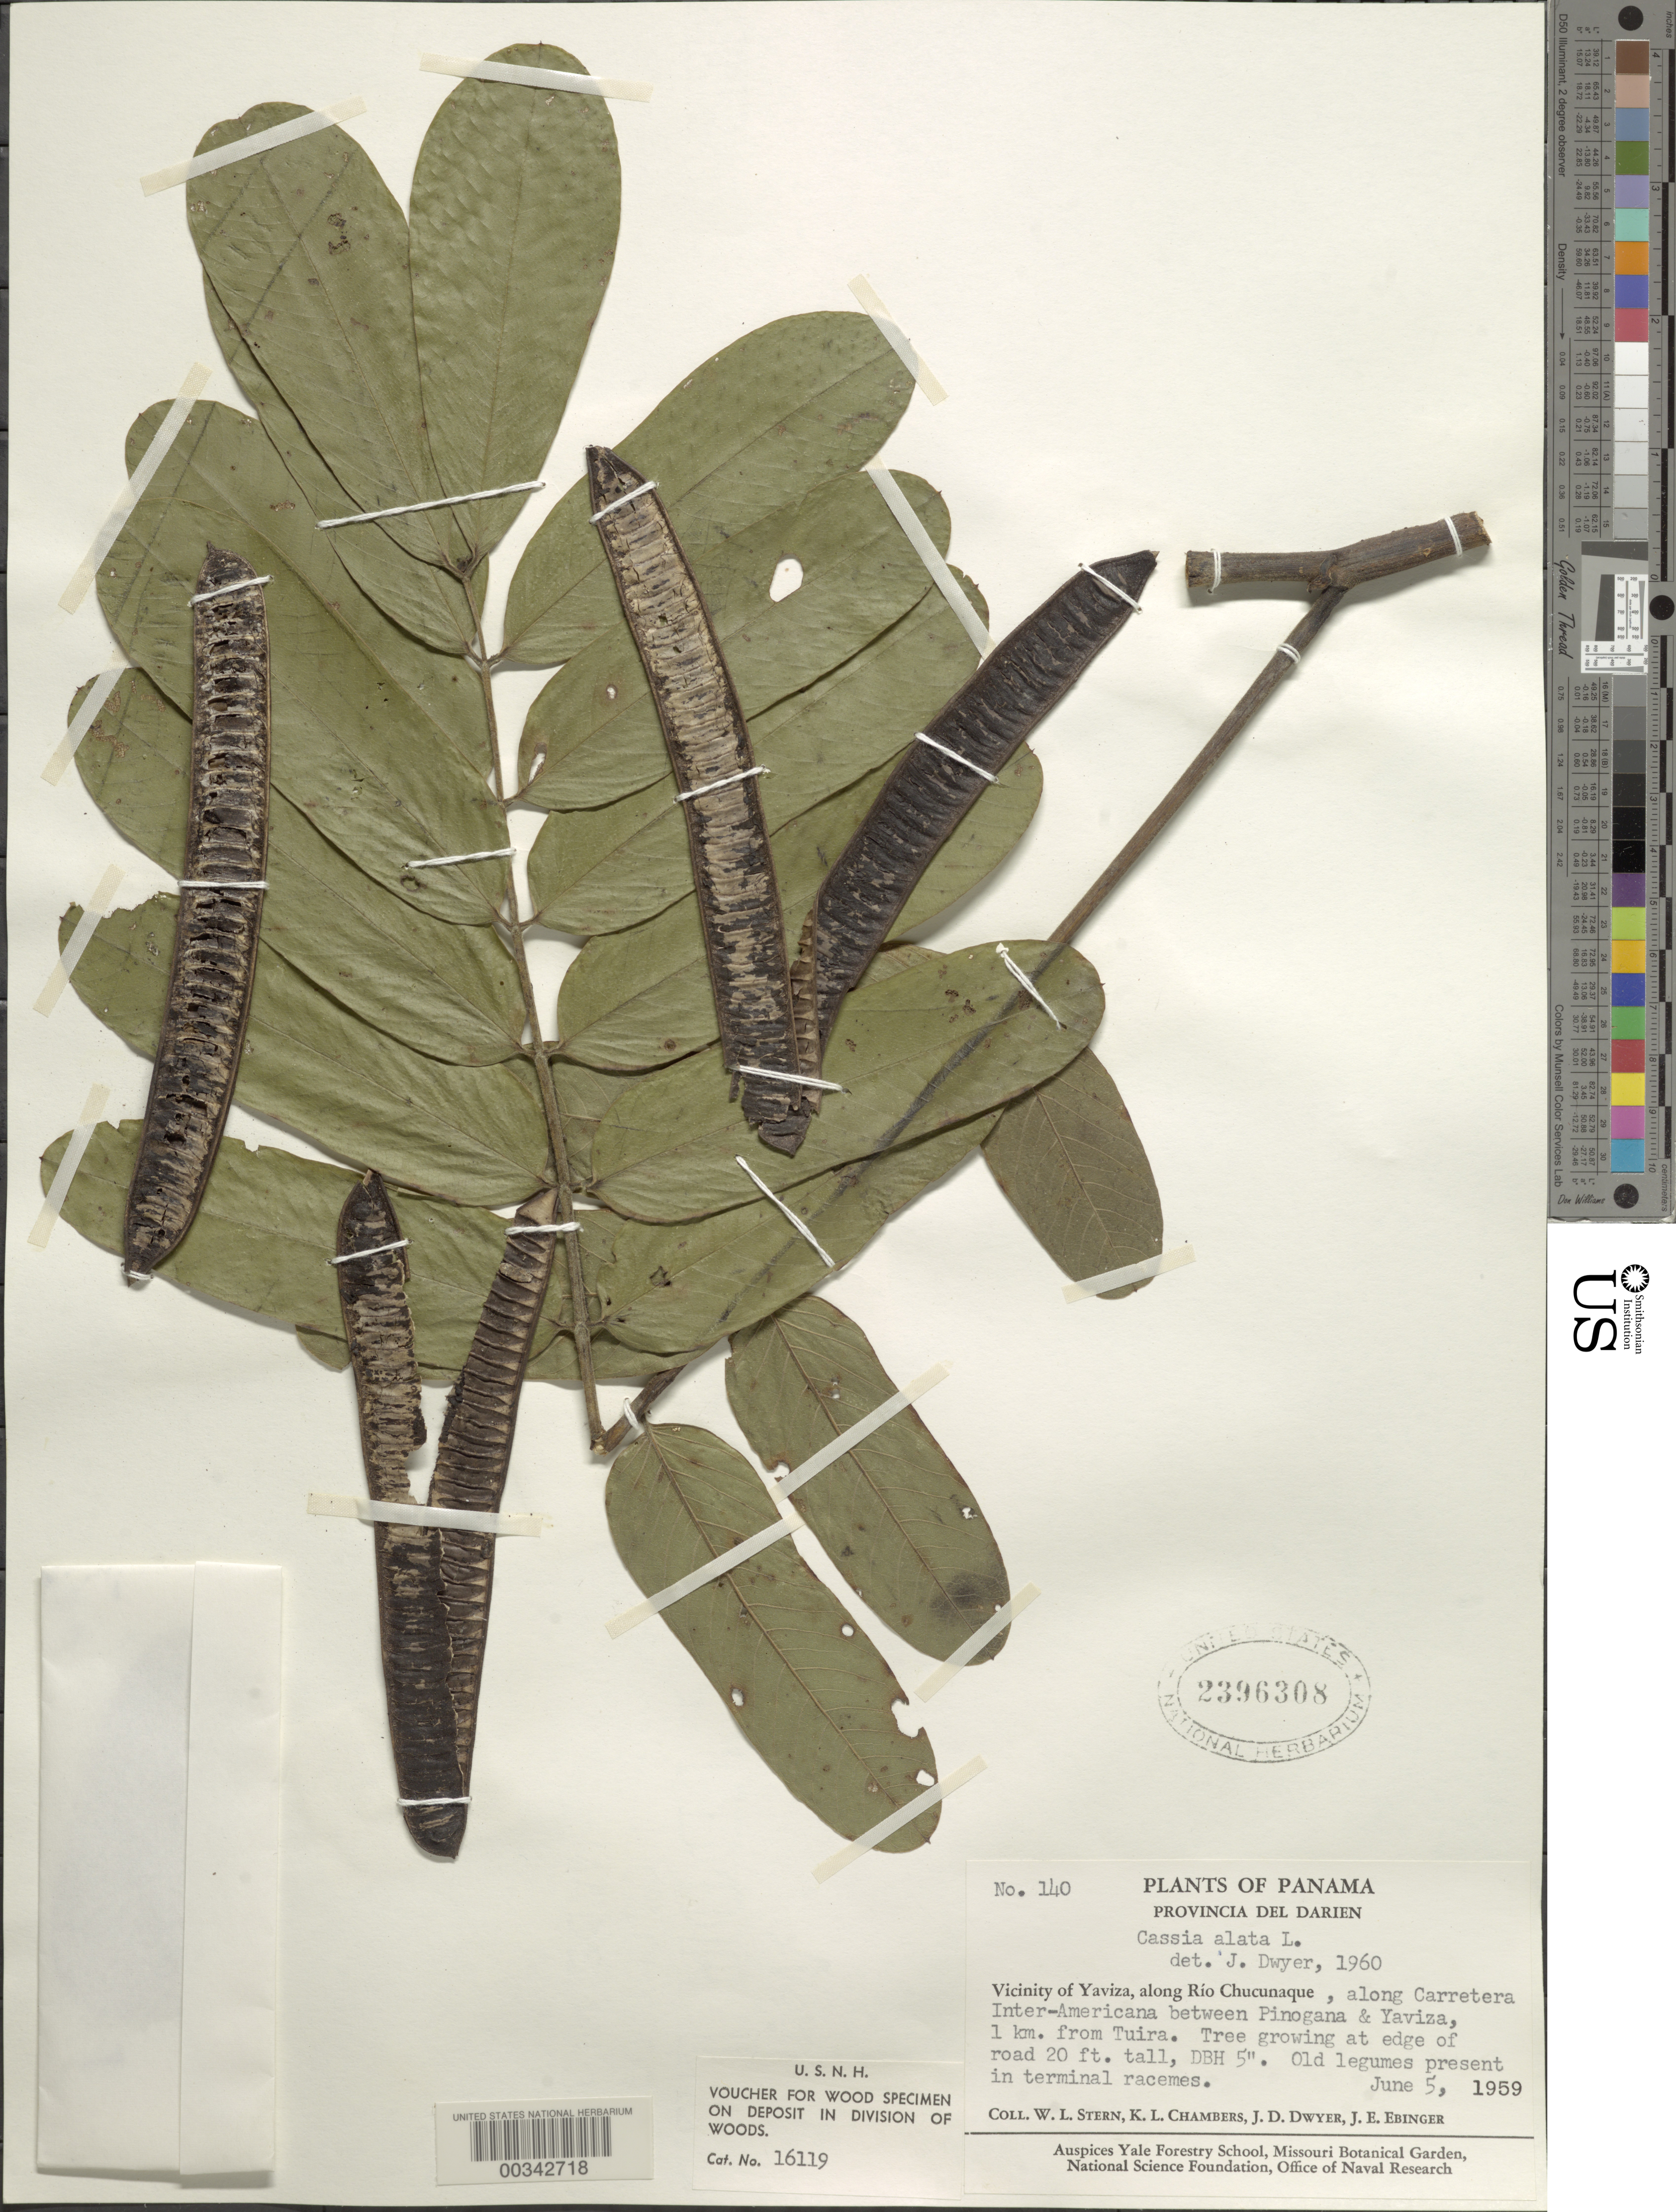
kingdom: Plantae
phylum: Tracheophyta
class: Magnoliopsida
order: Fabales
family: Fabaceae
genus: Senna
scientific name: Senna alata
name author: (L.) Roxb.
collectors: W. L. Stern, K. L. Chambers, J. D. Dwyer & J. Ebinger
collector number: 140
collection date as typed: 05 Jun 1959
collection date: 1959-06-05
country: Panama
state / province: Darién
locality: Vicinity of Yaviza, along Rio Chucunaque, along Inter-American highway between Pinogana and Yaviza, 1 km from Tuna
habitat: At edge of road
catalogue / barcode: US 2396308